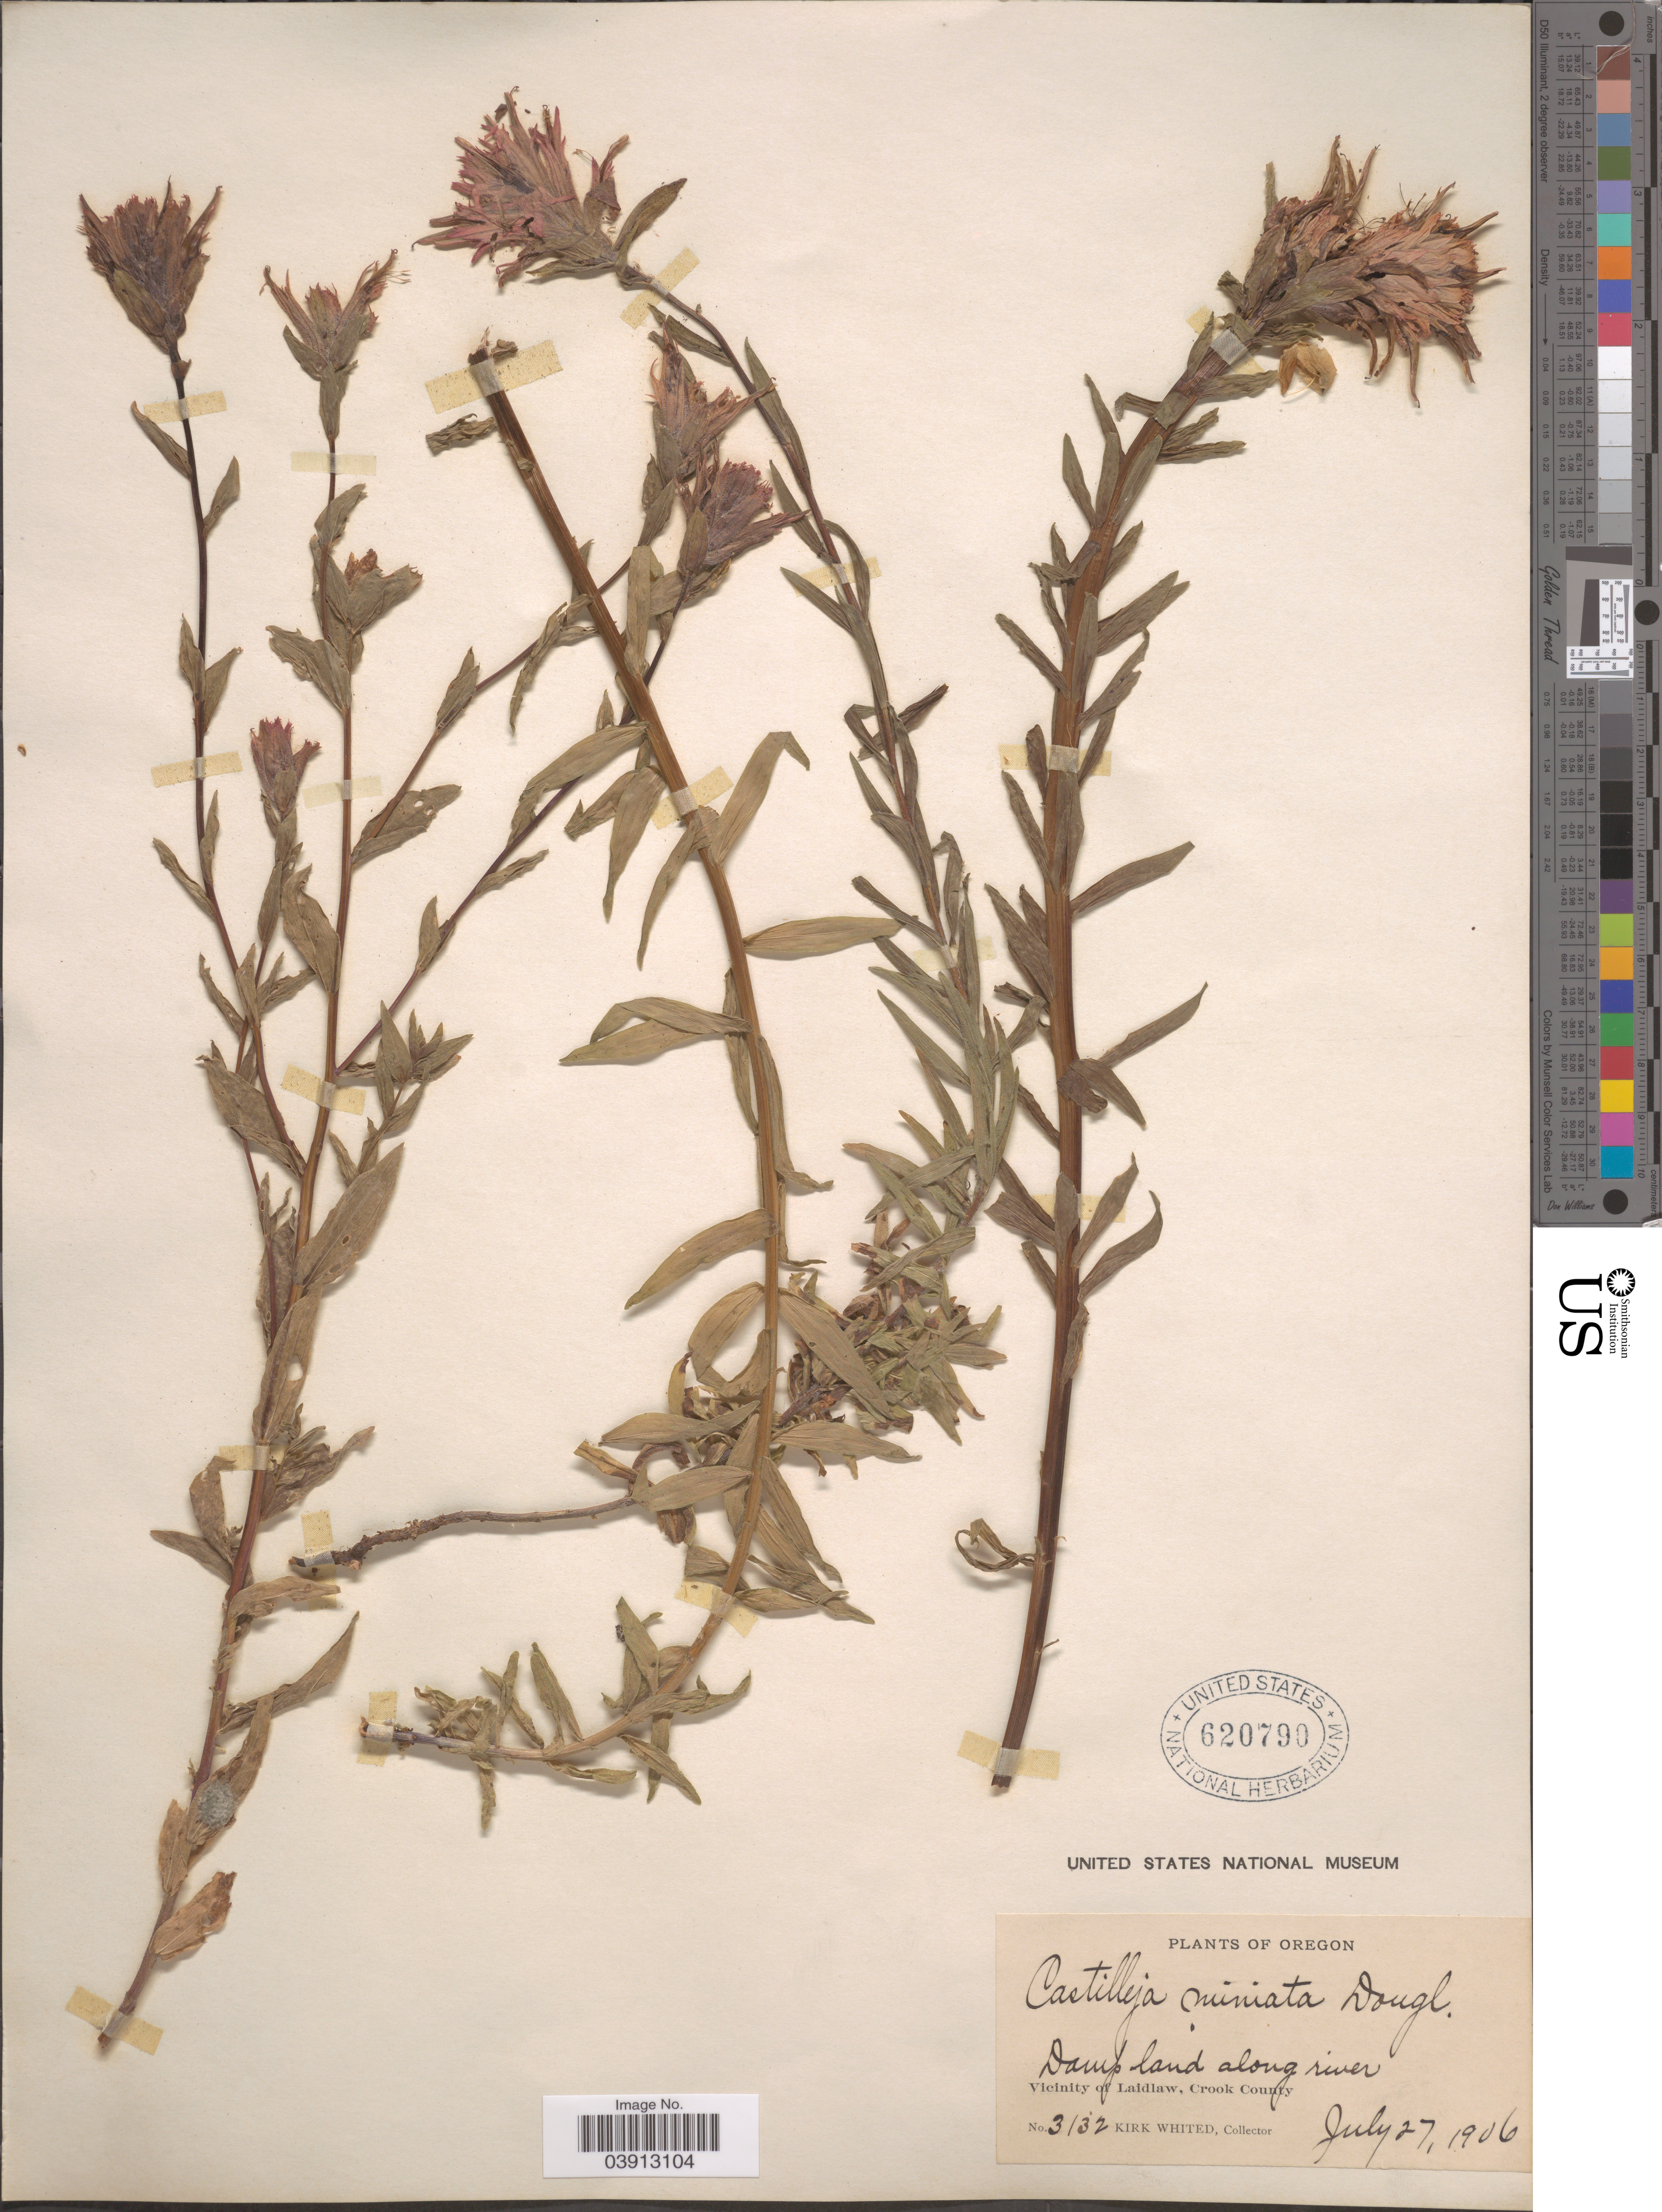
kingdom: Plantae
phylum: Tracheophyta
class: Magnoliopsida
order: Lamiales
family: Orobanchaceae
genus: Castilleja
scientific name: Castilleja miniata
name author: Douglas ex Hook.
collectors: K. Whited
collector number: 3132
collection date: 1906-07-27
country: United States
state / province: Oregon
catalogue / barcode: US 620790